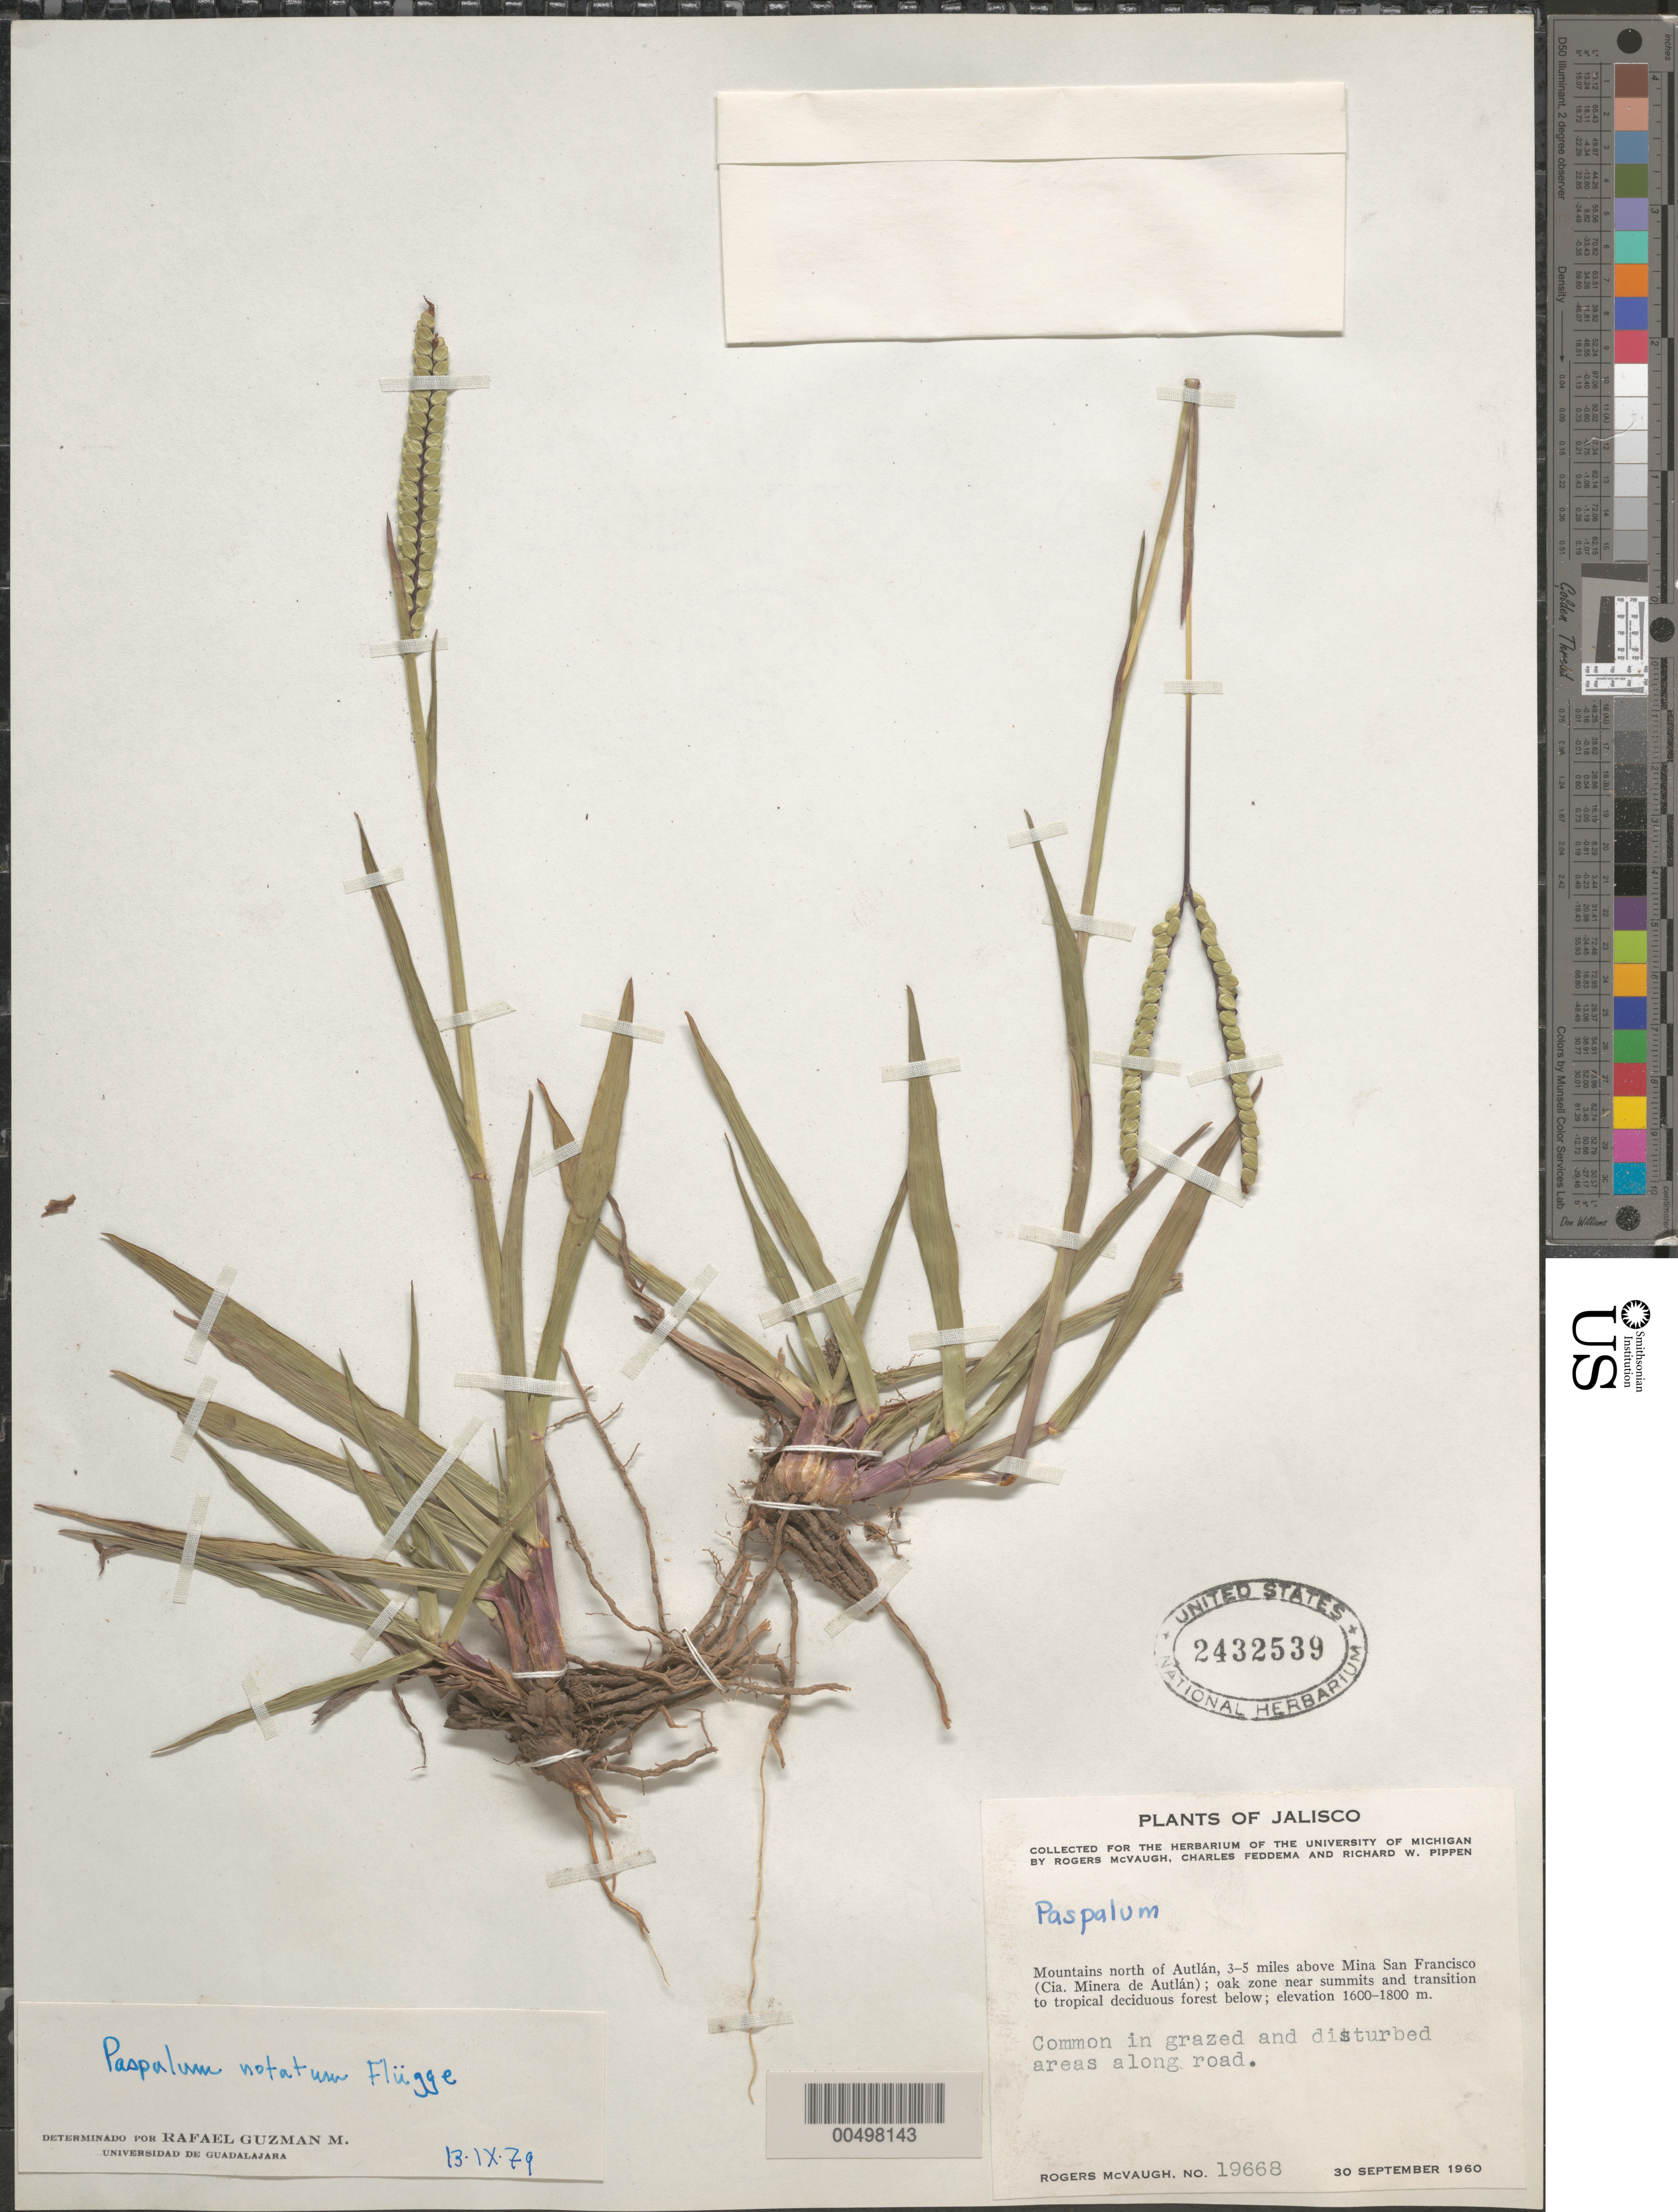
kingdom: Plantae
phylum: Tracheophyta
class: Liliopsida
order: Poales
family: Poaceae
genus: Paspalum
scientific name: Paspalum notatum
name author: Flüggé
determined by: Guzman-M., R.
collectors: R. McVaugh, C. Feddema & R. W. Pippen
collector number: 19668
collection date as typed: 30 Sep 1960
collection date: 1960-09-30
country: Mexico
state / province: Jalisco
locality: Mts N of Autlán, 3-5 mi above Mina San Francisco (Cia. Minera de Autlán)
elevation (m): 1600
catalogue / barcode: US 2432539